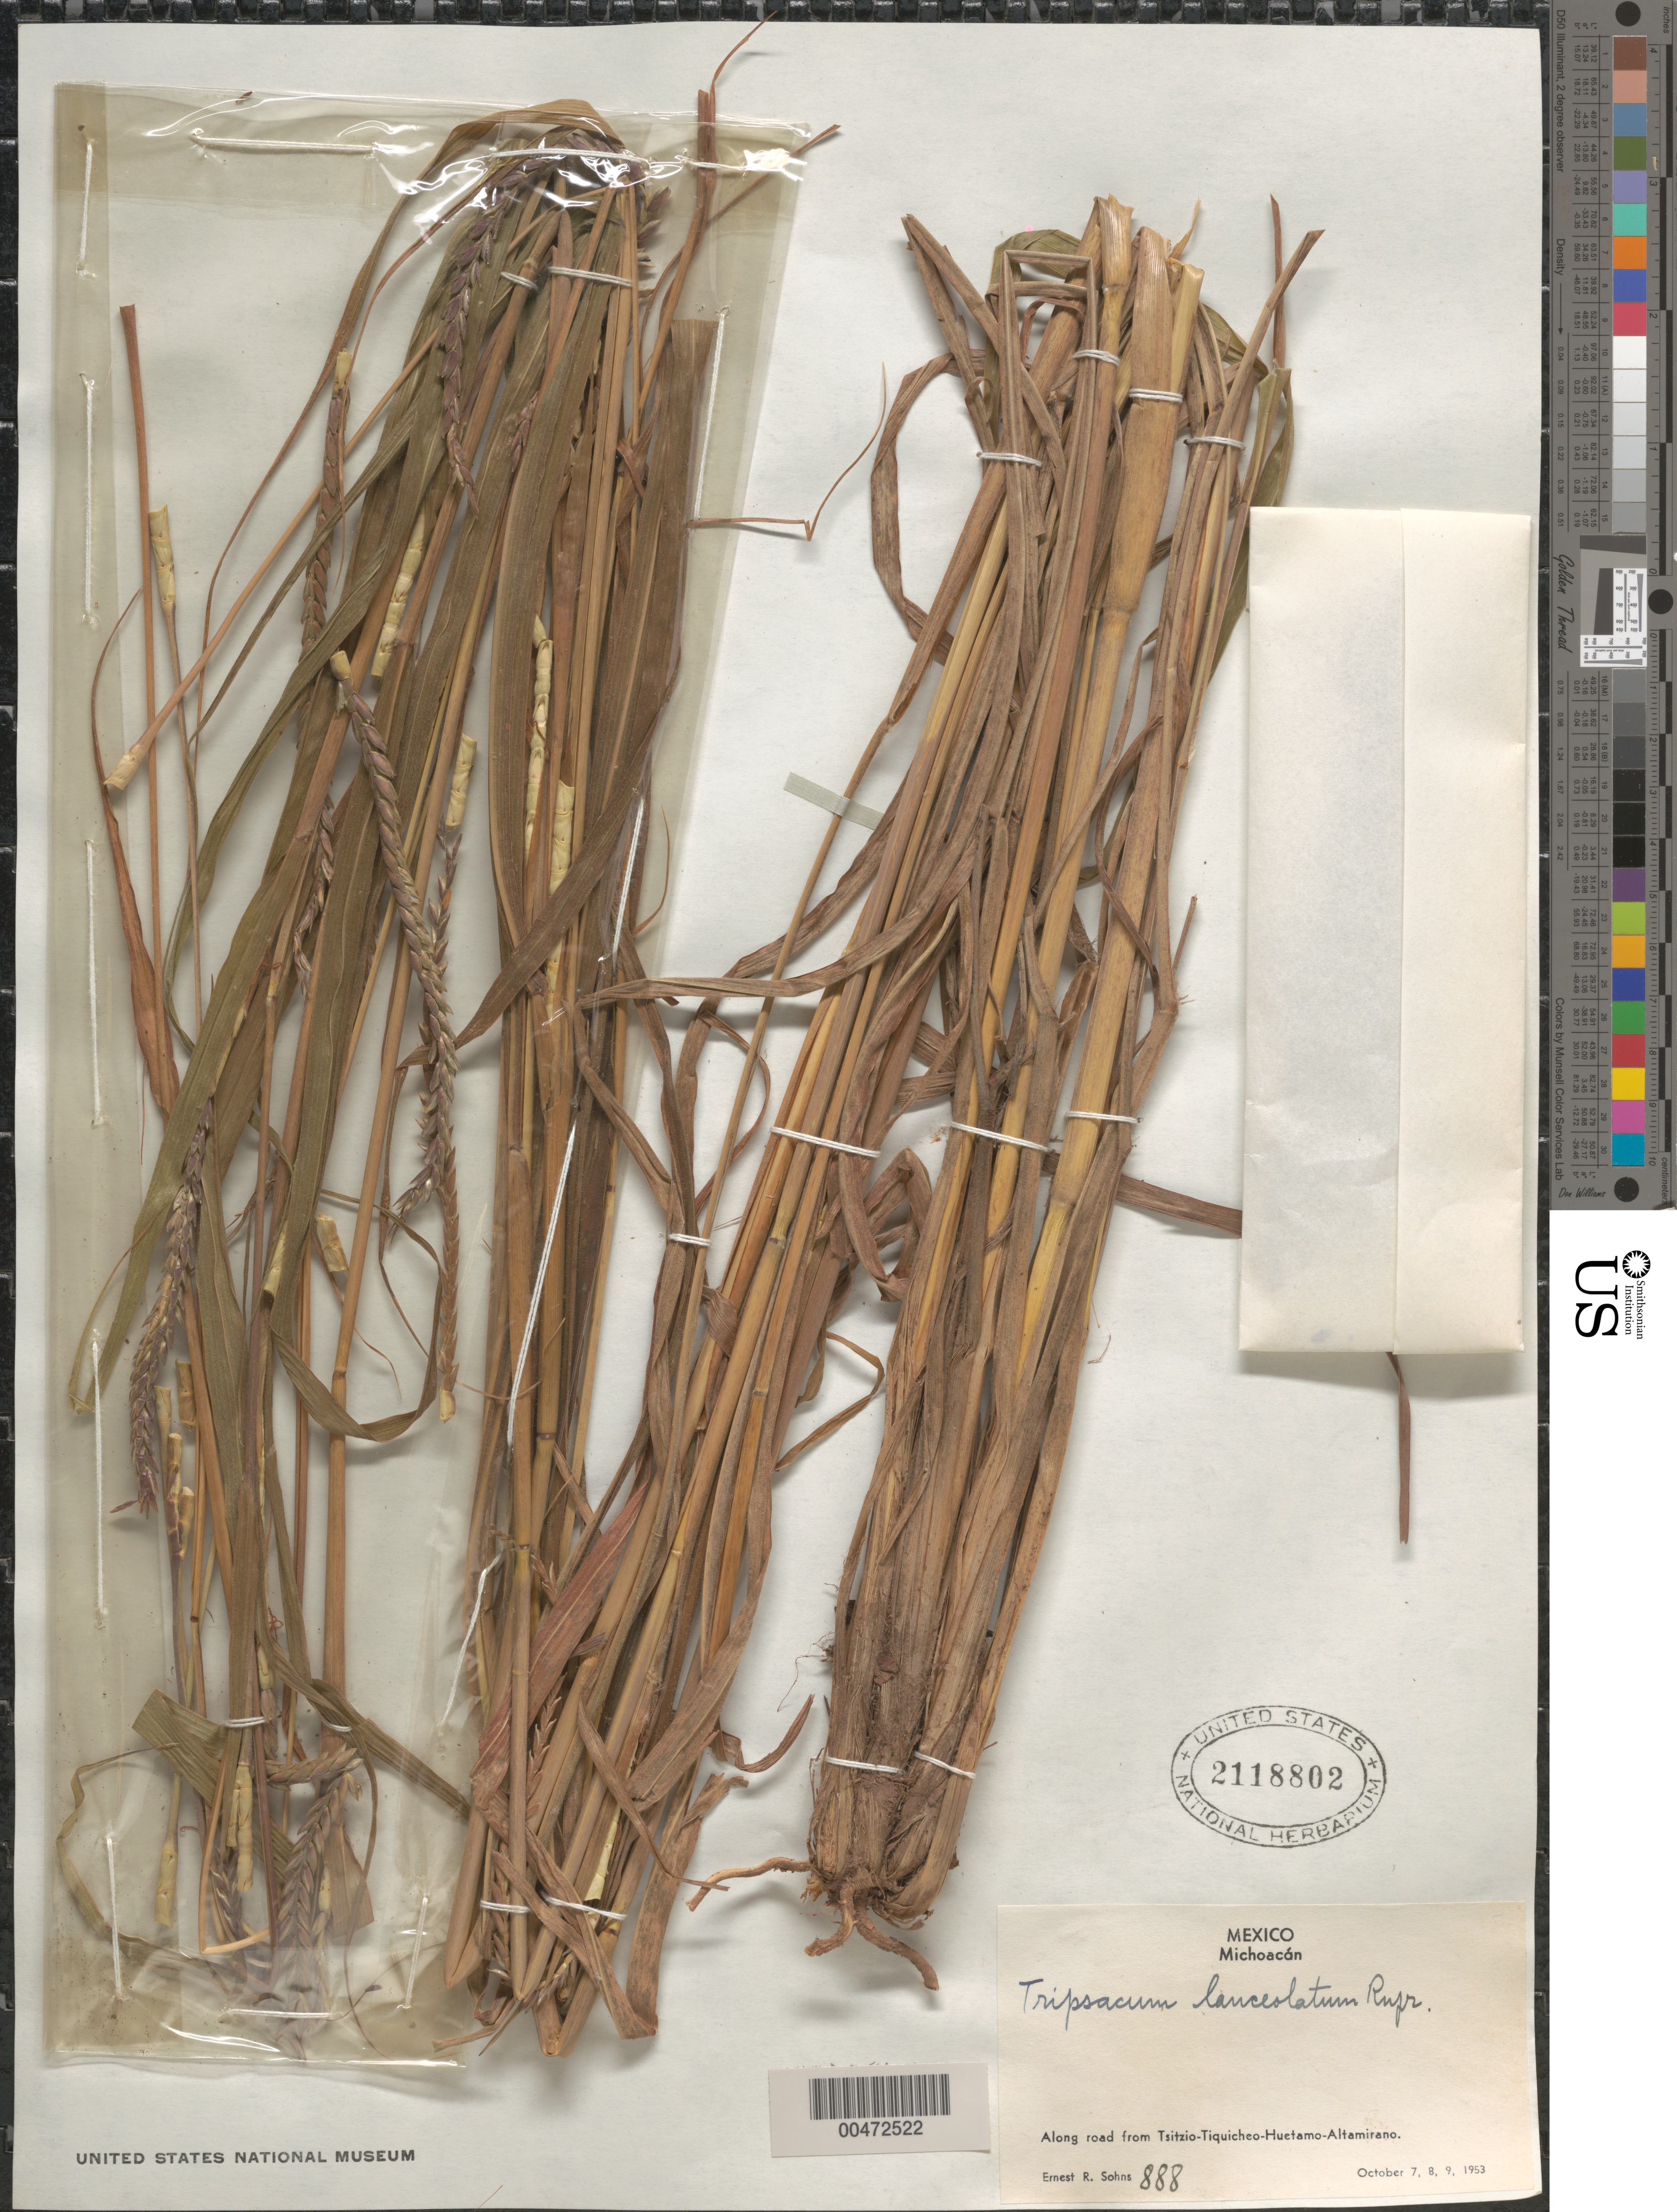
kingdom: Plantae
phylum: Tracheophyta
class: Liliopsida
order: Poales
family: Poaceae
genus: Tripsacum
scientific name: Tripsacum lanceolatum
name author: Rupr. ex E. Fourn.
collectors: E. R. Sohns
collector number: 888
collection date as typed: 7 Oct 1953 to 9 Oct 1953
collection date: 1953-10-07/1953-10-09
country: Mexico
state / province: Michoacán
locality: Along rd from Tsitzio-Tiquicheo-Huetamo-Altamirano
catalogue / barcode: US 2118802